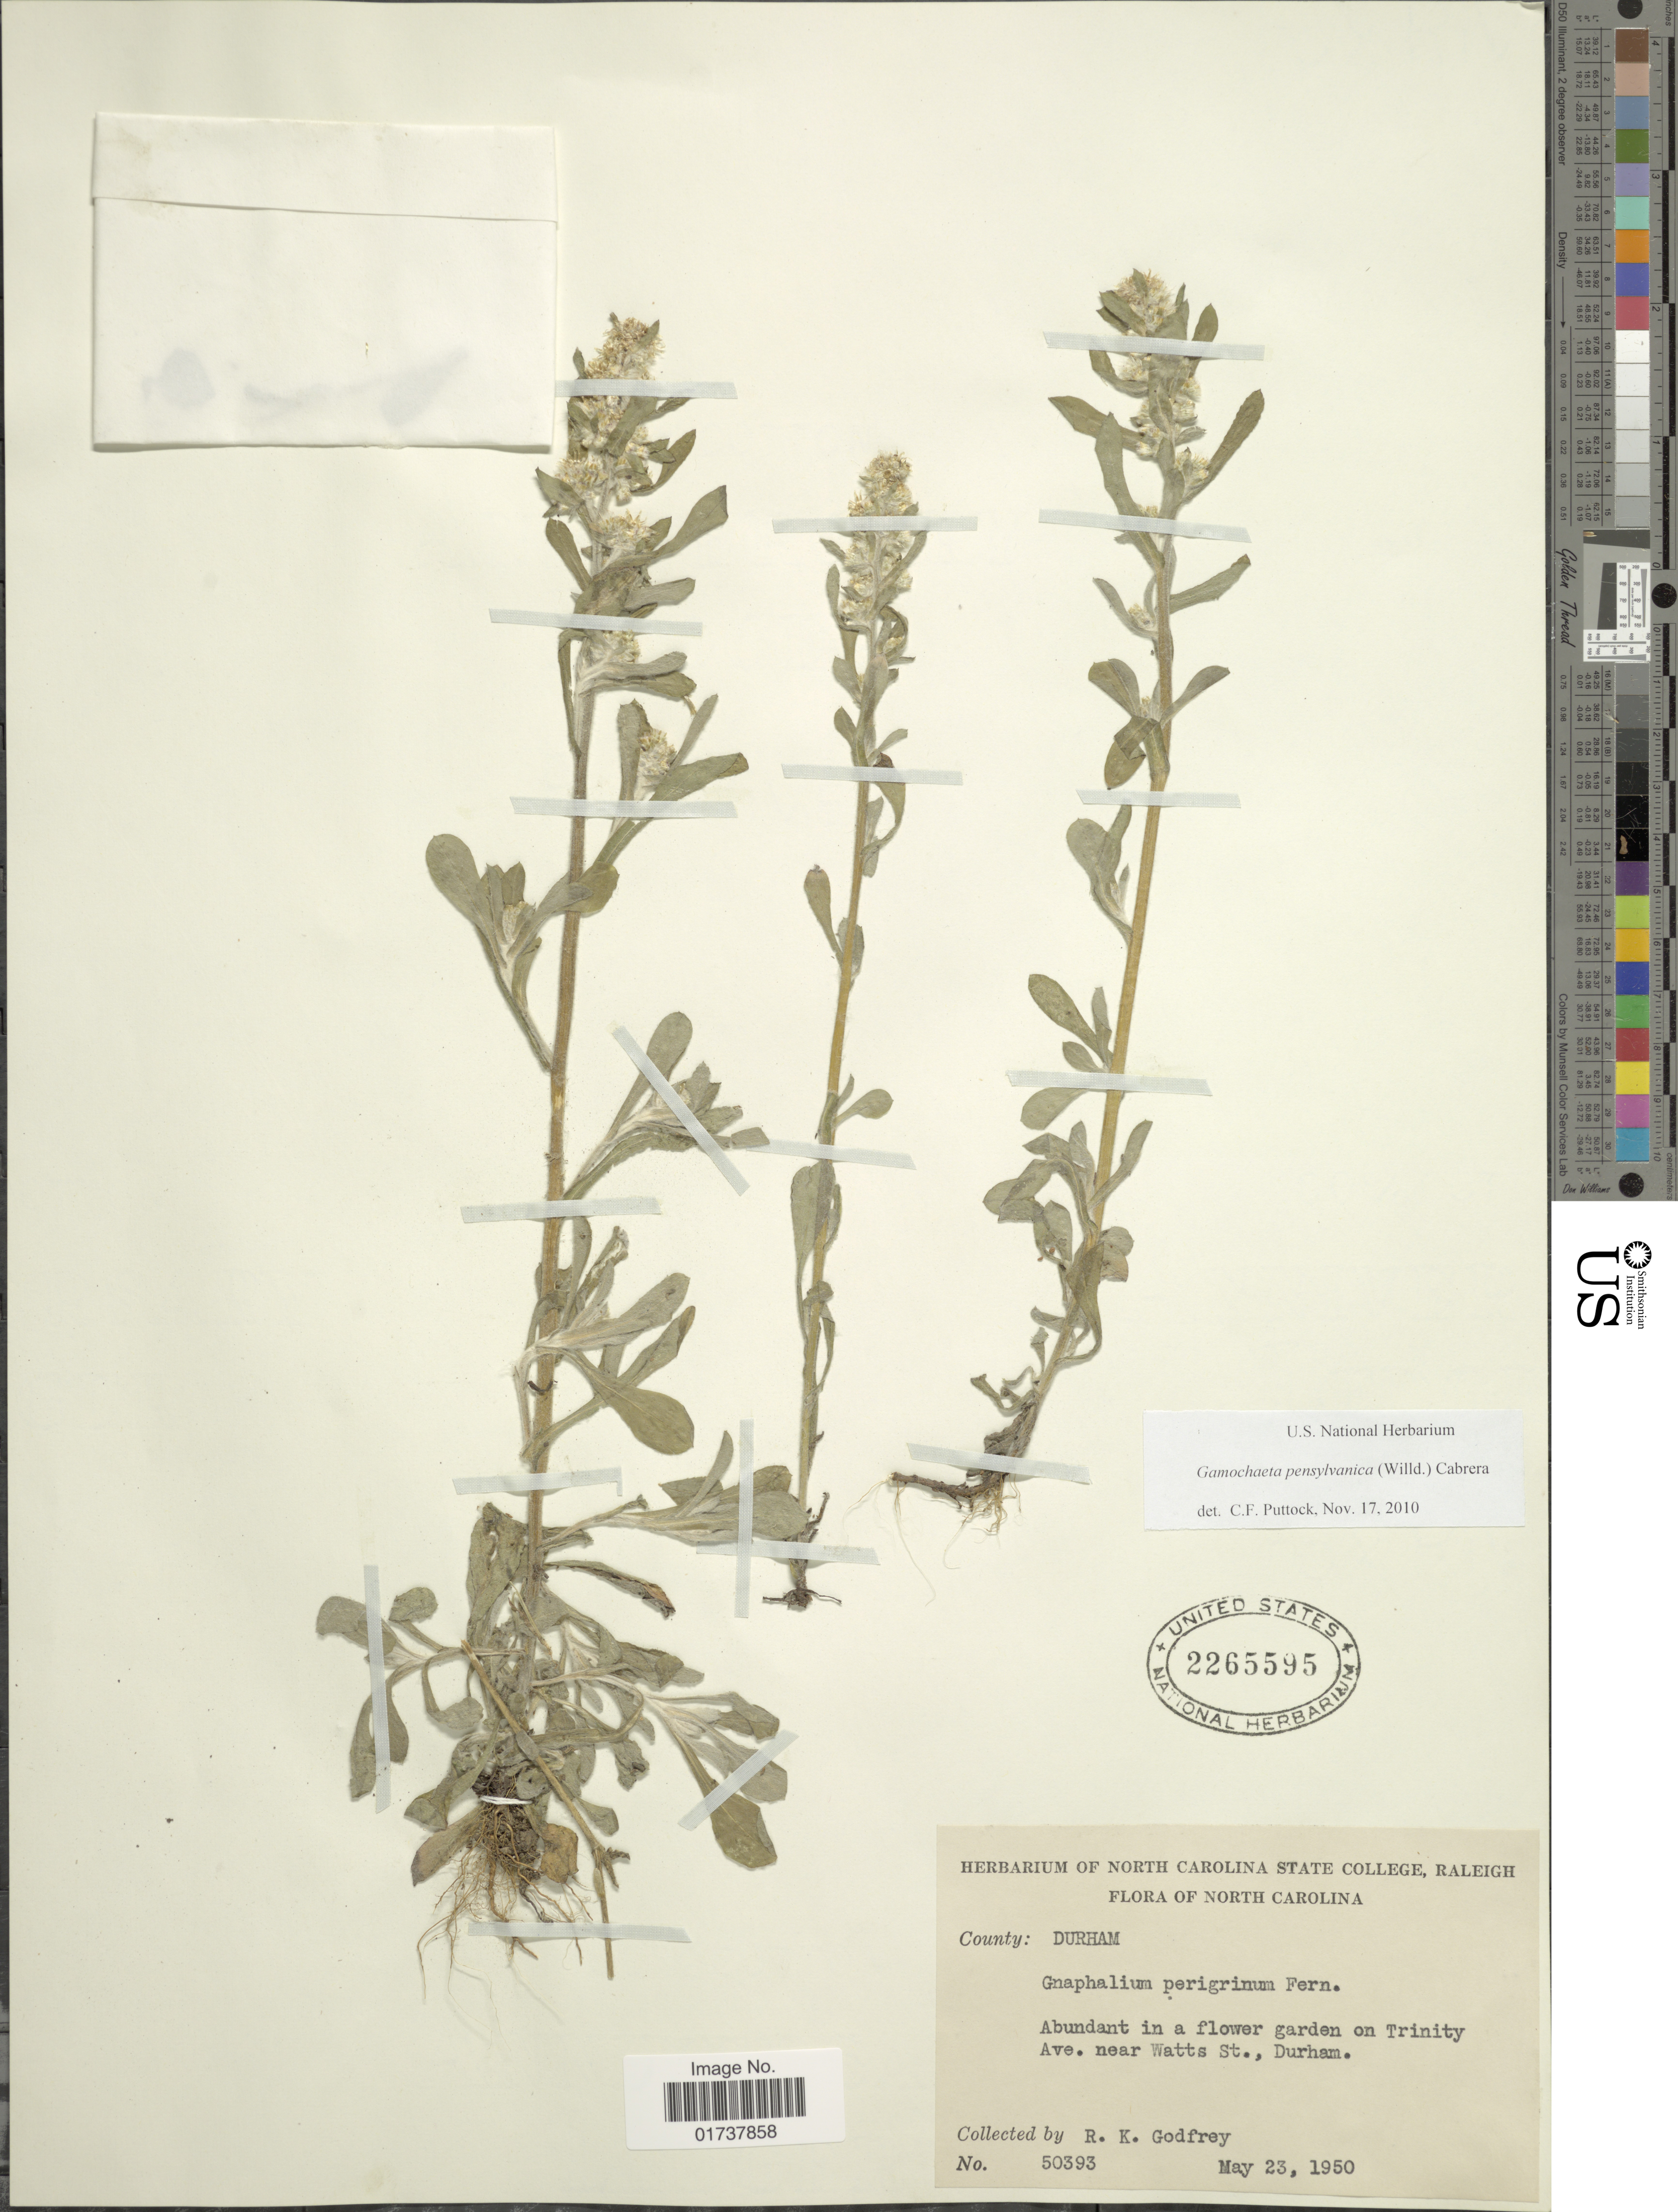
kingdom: Plantae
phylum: Tracheophyta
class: Magnoliopsida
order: Asterales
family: Asteraceae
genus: Gamochaeta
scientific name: Gamochaeta pensylvanica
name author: (Willd.) Cabrera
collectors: R. K. Godfrey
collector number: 50393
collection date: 1950-05-23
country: United States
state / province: North Carolina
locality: County: Durham, Abundant in a flower garden on Trinity Ave, near Wtts St., Durham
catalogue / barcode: US 2265595